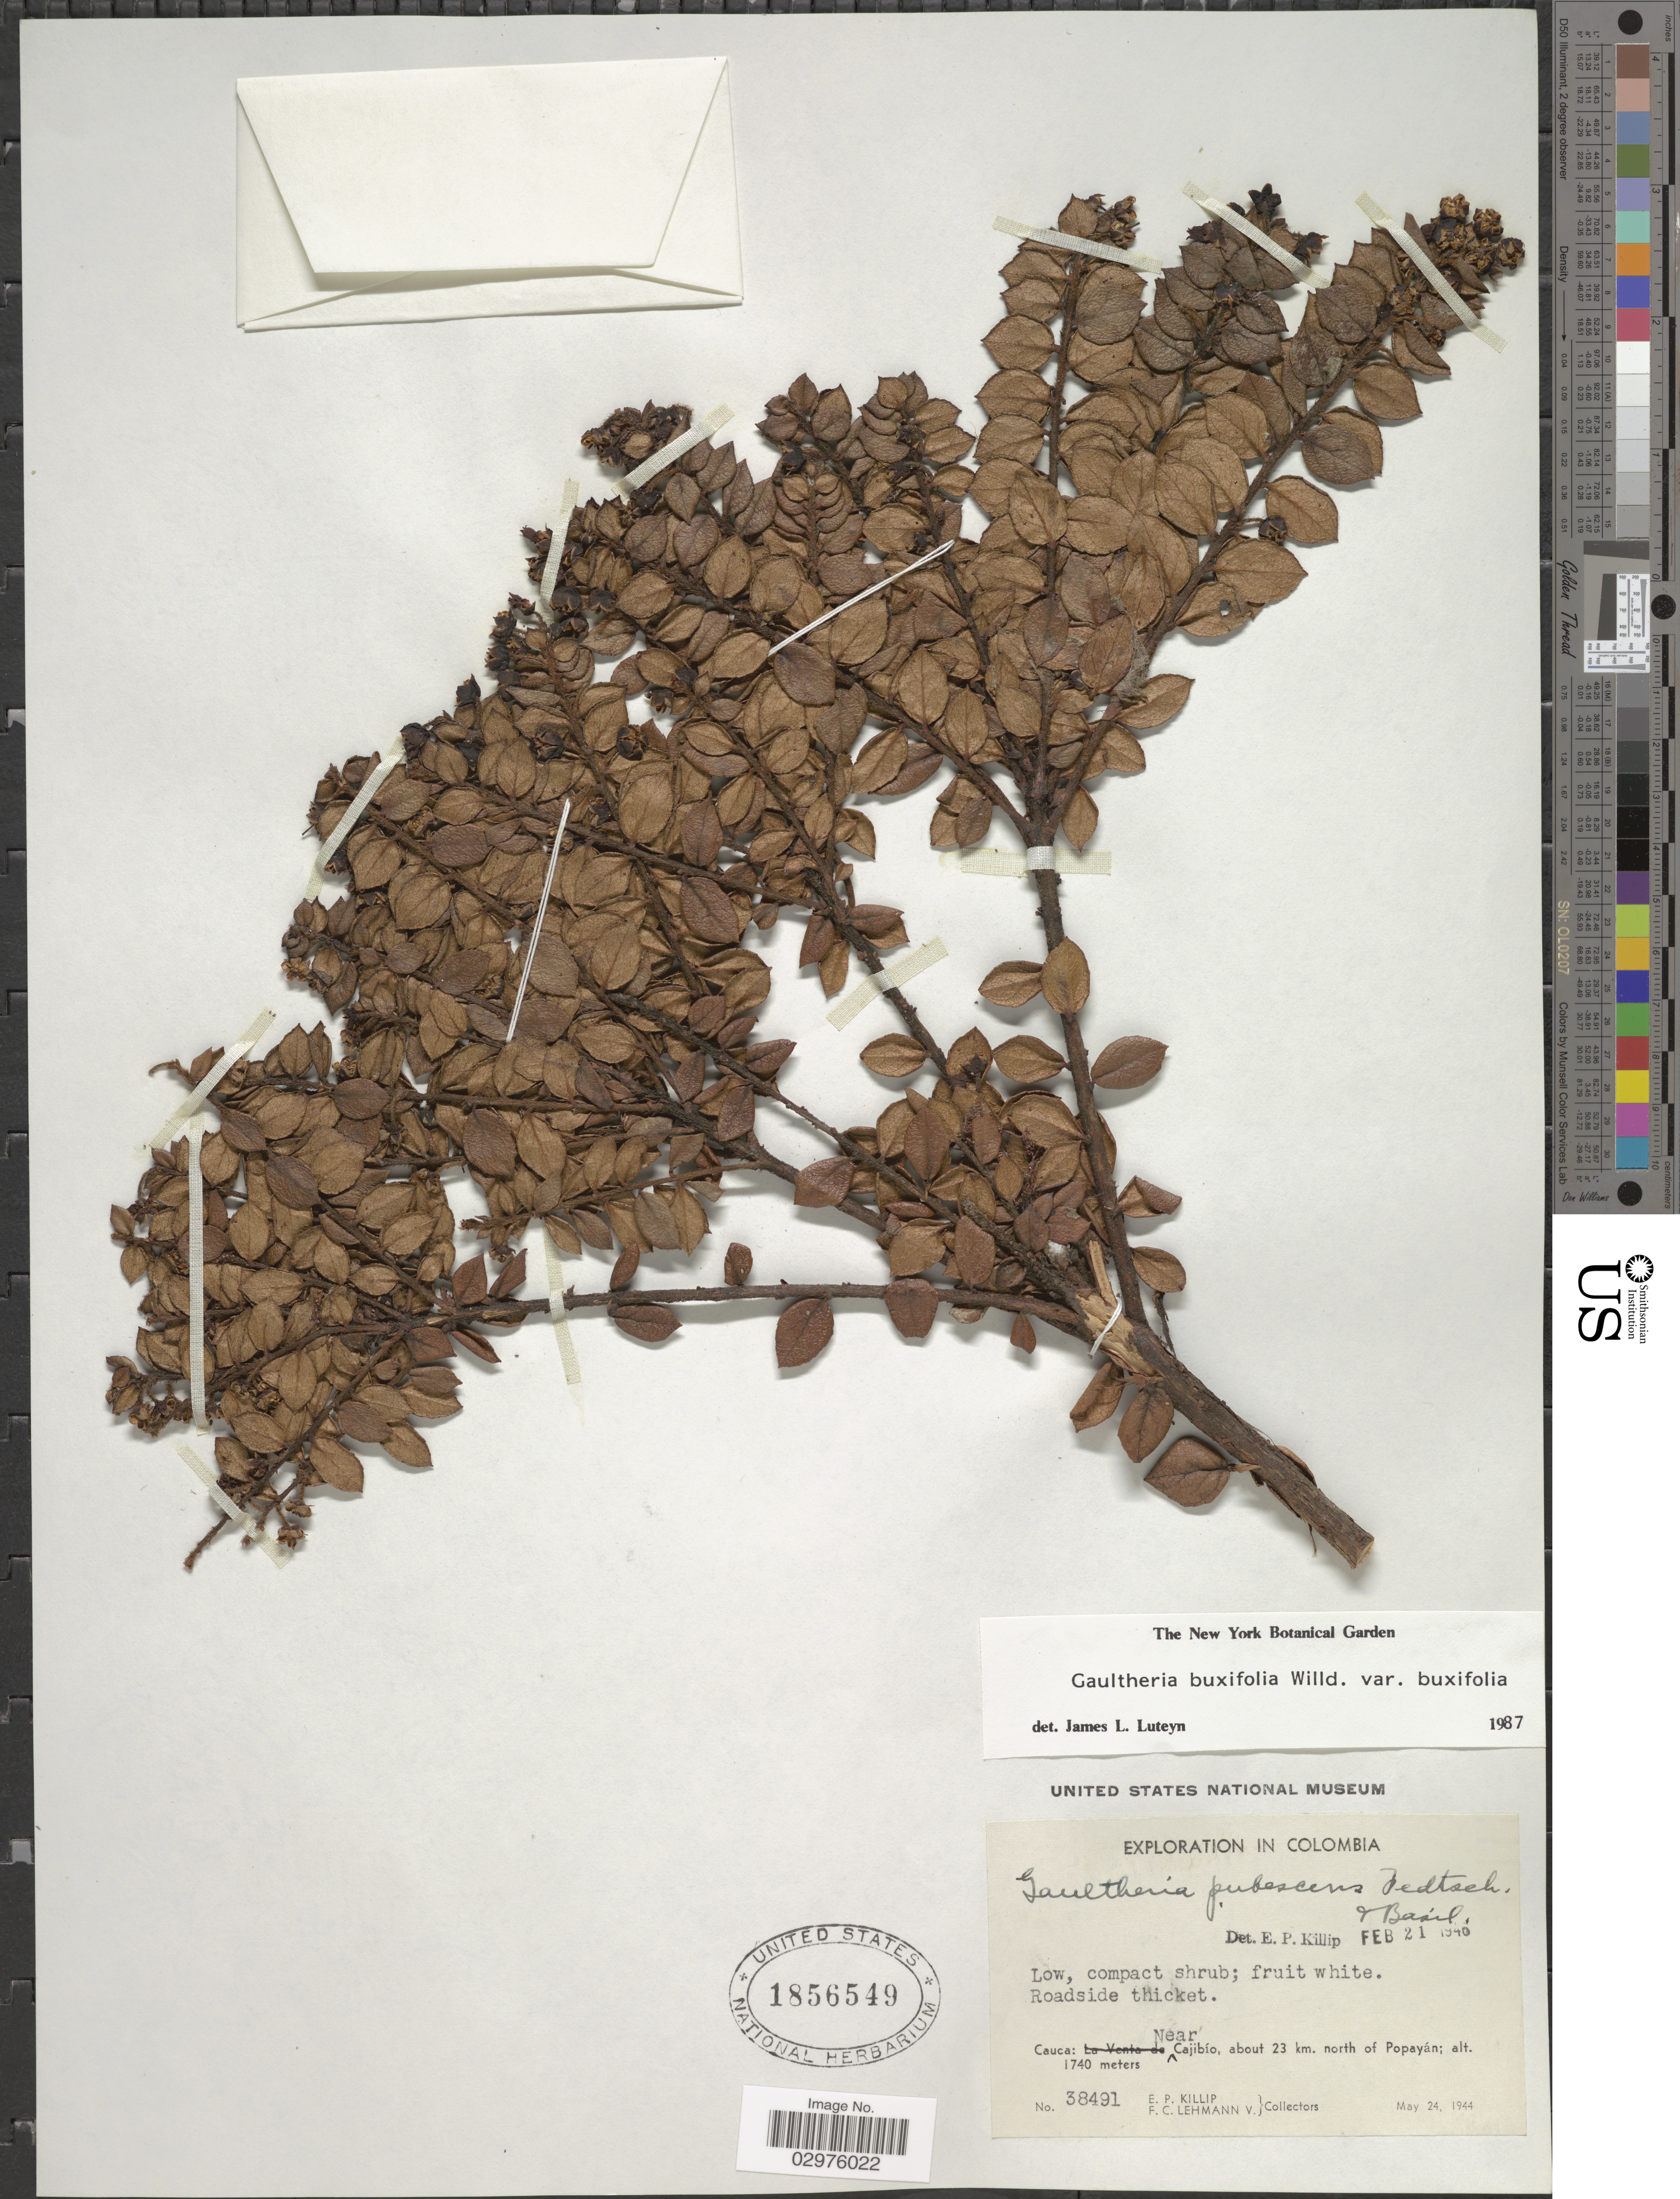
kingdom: Plantae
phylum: Tracheophyta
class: Magnoliopsida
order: Ericales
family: Ericaceae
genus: Gaultheria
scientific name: Gaultheria buxifolia var. buxifolia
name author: Willd.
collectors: E. P. Killip & F. Lehmann v.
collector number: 38491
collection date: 1944-05-24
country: Colombia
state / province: Cauca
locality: Cauca: Near Cajibío, about 23 km. north of Popayán.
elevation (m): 1740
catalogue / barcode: US 1856549